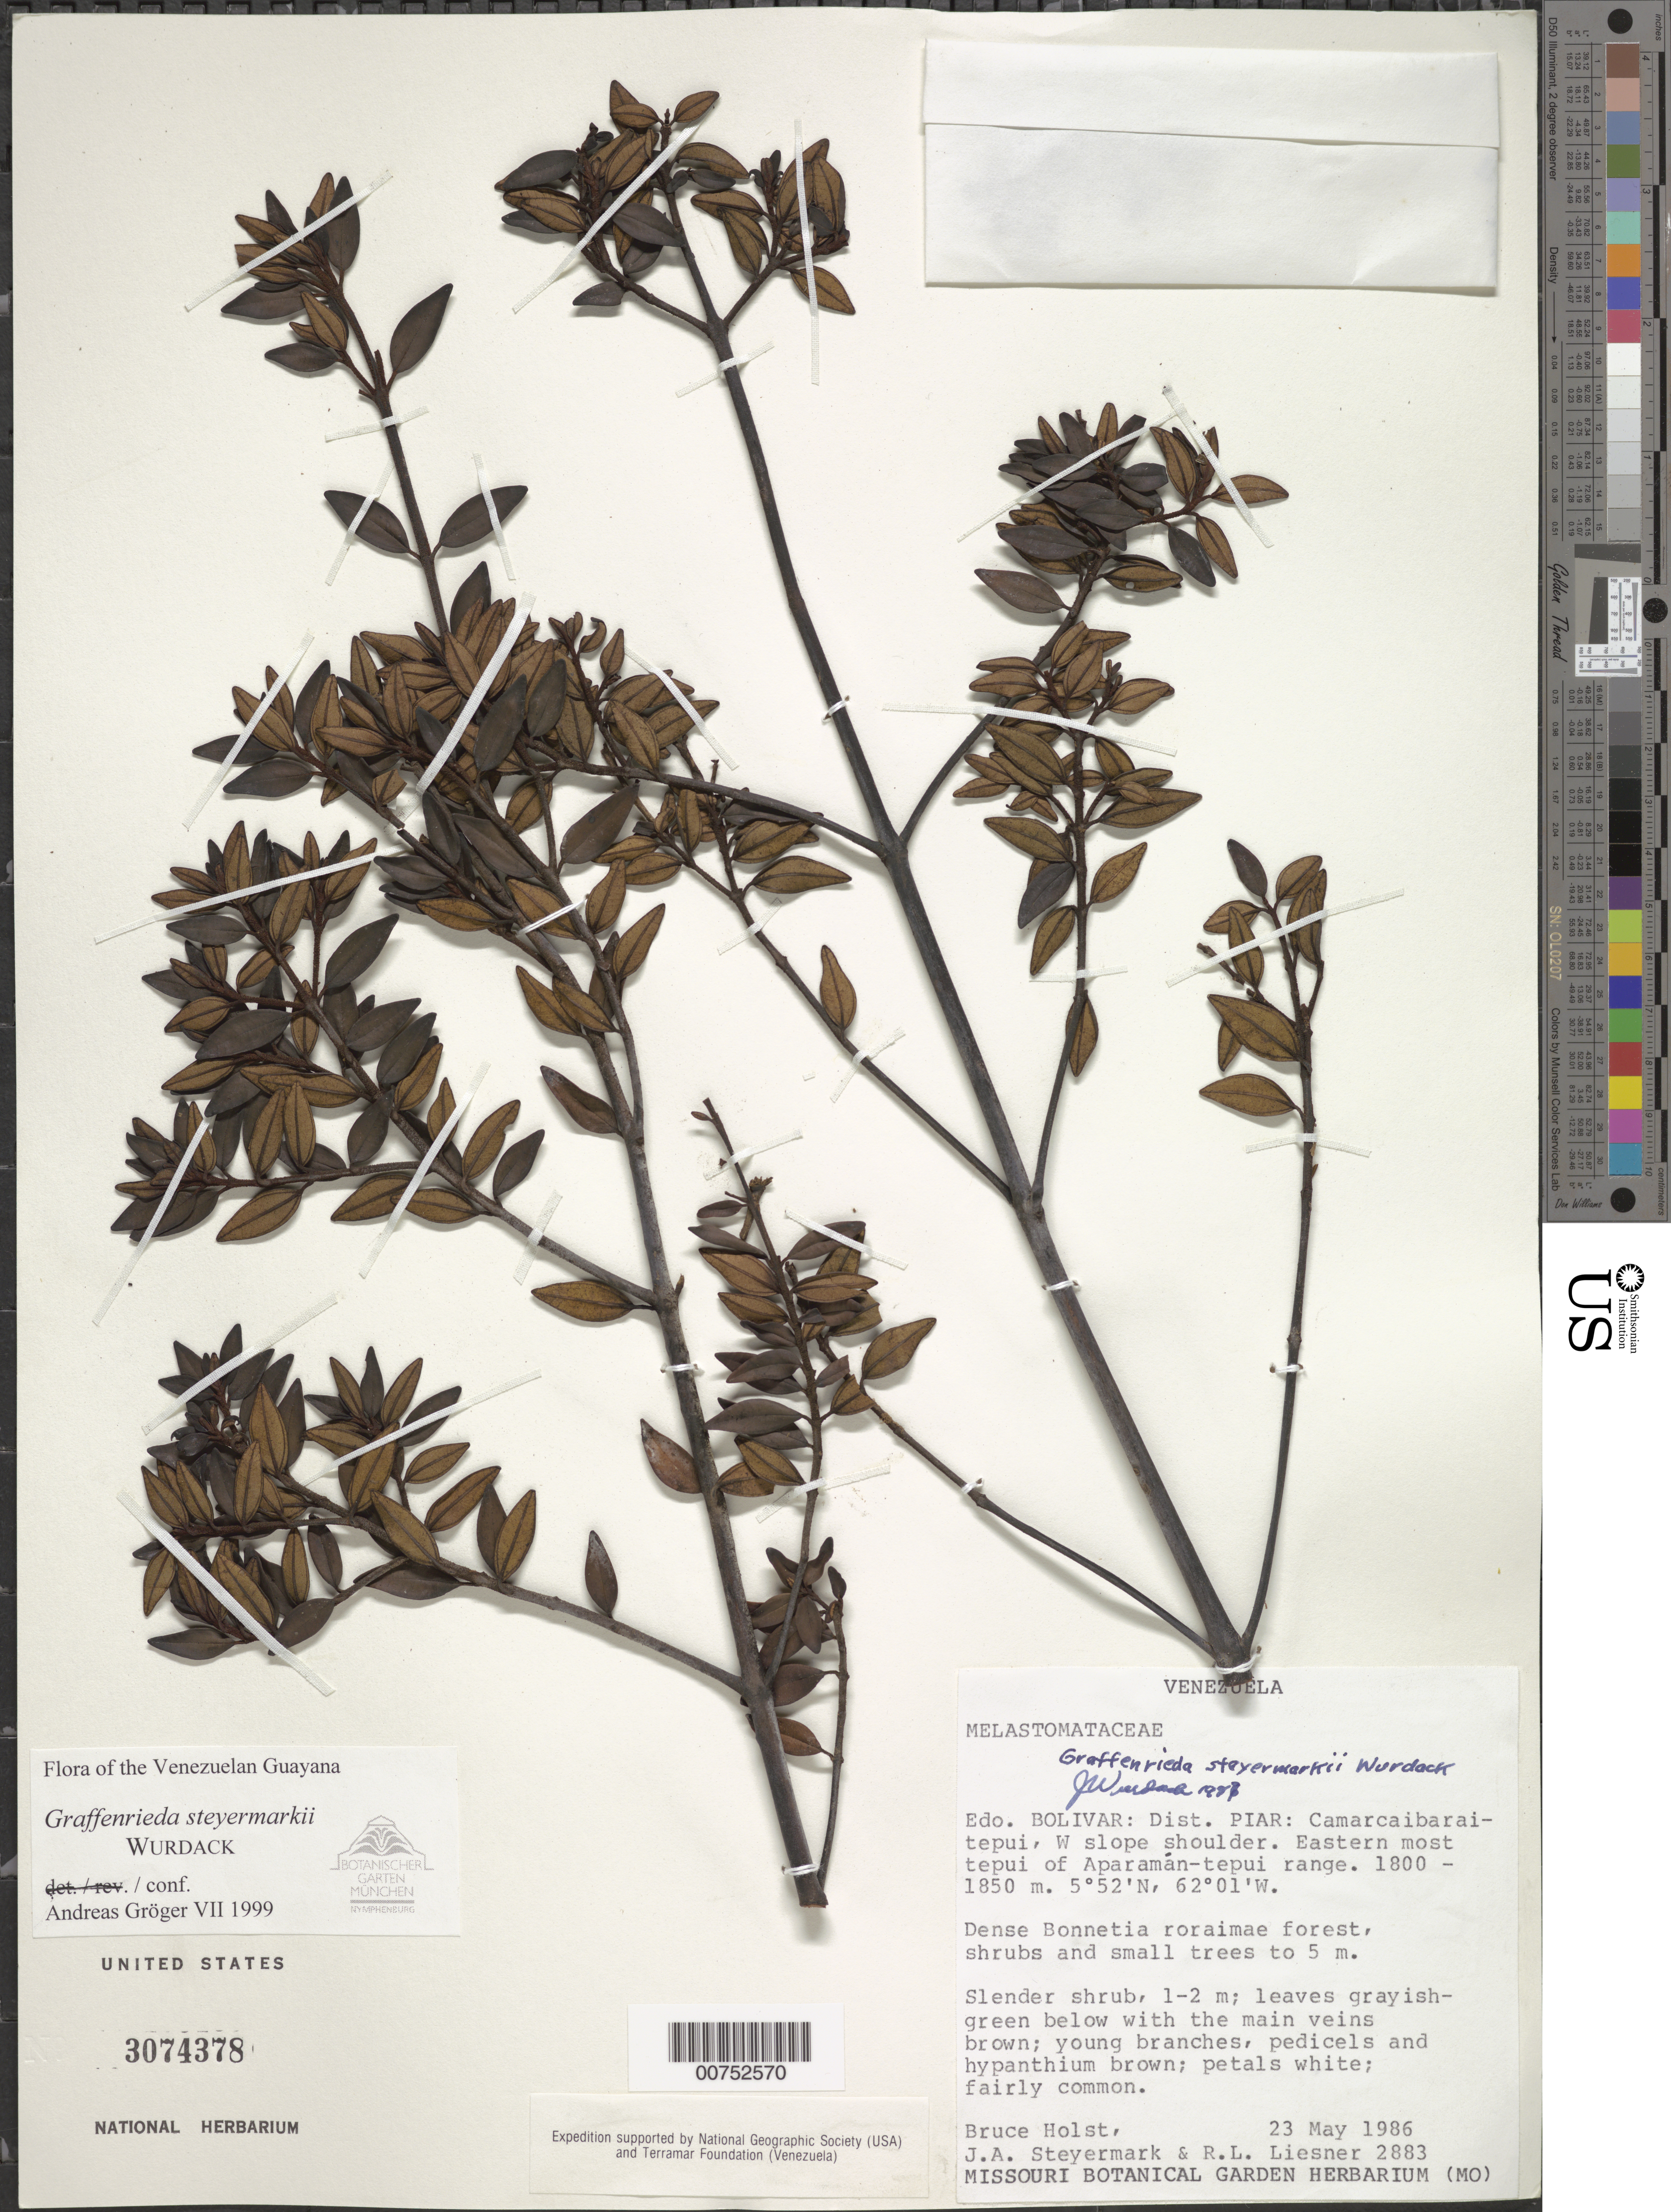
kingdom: Plantae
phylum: Tracheophyta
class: Magnoliopsida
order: Myrtales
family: Melastomataceae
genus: Graffenrieda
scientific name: Graffenrieda steyermarkii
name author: Wurdack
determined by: Gröger, A.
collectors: B. Holst, J. Steyermark & R. L. Liesner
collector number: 2883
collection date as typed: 23-May-86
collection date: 1986-05-23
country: Venezuela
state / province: Bolívar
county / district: Piar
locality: Camarcaibarai-tepuí; Aparamán-tepuí range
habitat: Dense Bonnetia roraimae forest, shrubs and small trees to 5 m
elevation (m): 1800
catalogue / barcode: US 3074378